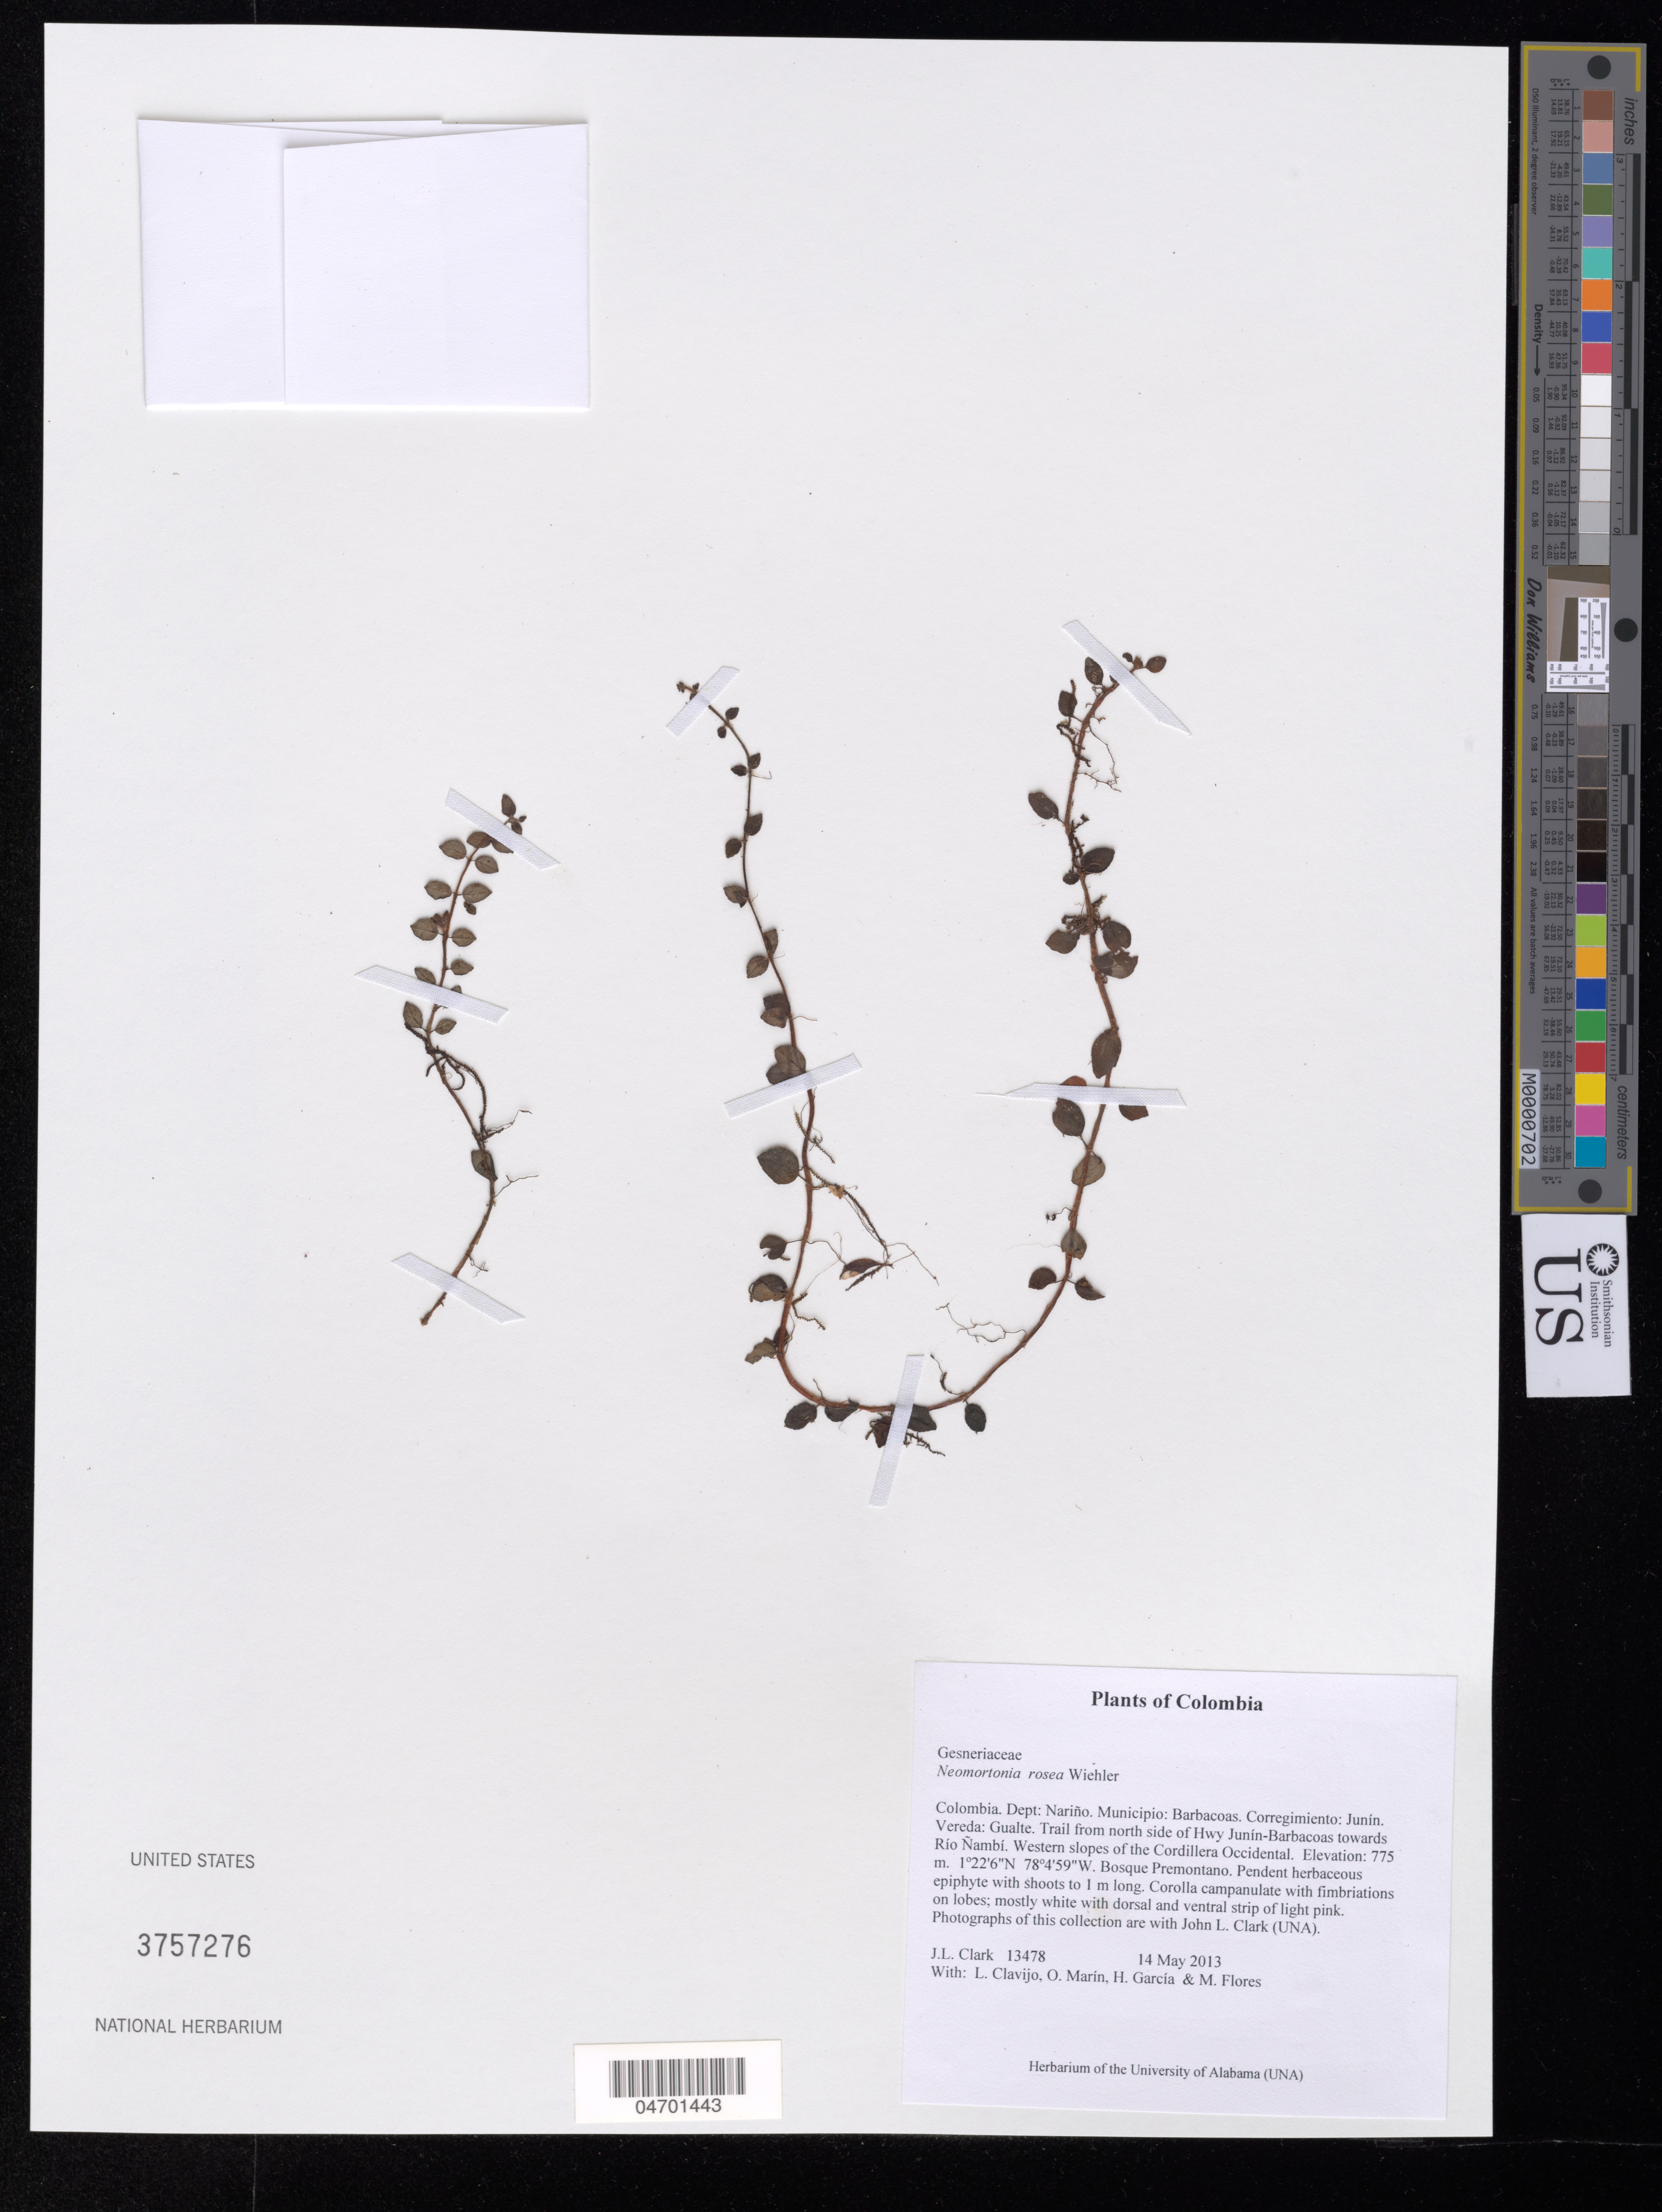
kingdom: Plantae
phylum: Tracheophyta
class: Magnoliopsida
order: Lamiales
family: Gesneriaceae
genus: Neomortonia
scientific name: Neomortonia rosea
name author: Wiehler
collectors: J. L. Clark, L. Clavijo, J. Howieson & H. Garcia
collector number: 13478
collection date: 2013-05-14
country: Colombia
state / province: Nariño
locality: Dept: Nariño. Municipio: Barbacoas. Corregimiento: Junín. Vereda: Gualte. Trail from north side of Hwy Junín-Barbacoas towards Río Ñambí. Western slopes of the Cordillera Occidental.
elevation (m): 775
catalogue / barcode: US 3757276